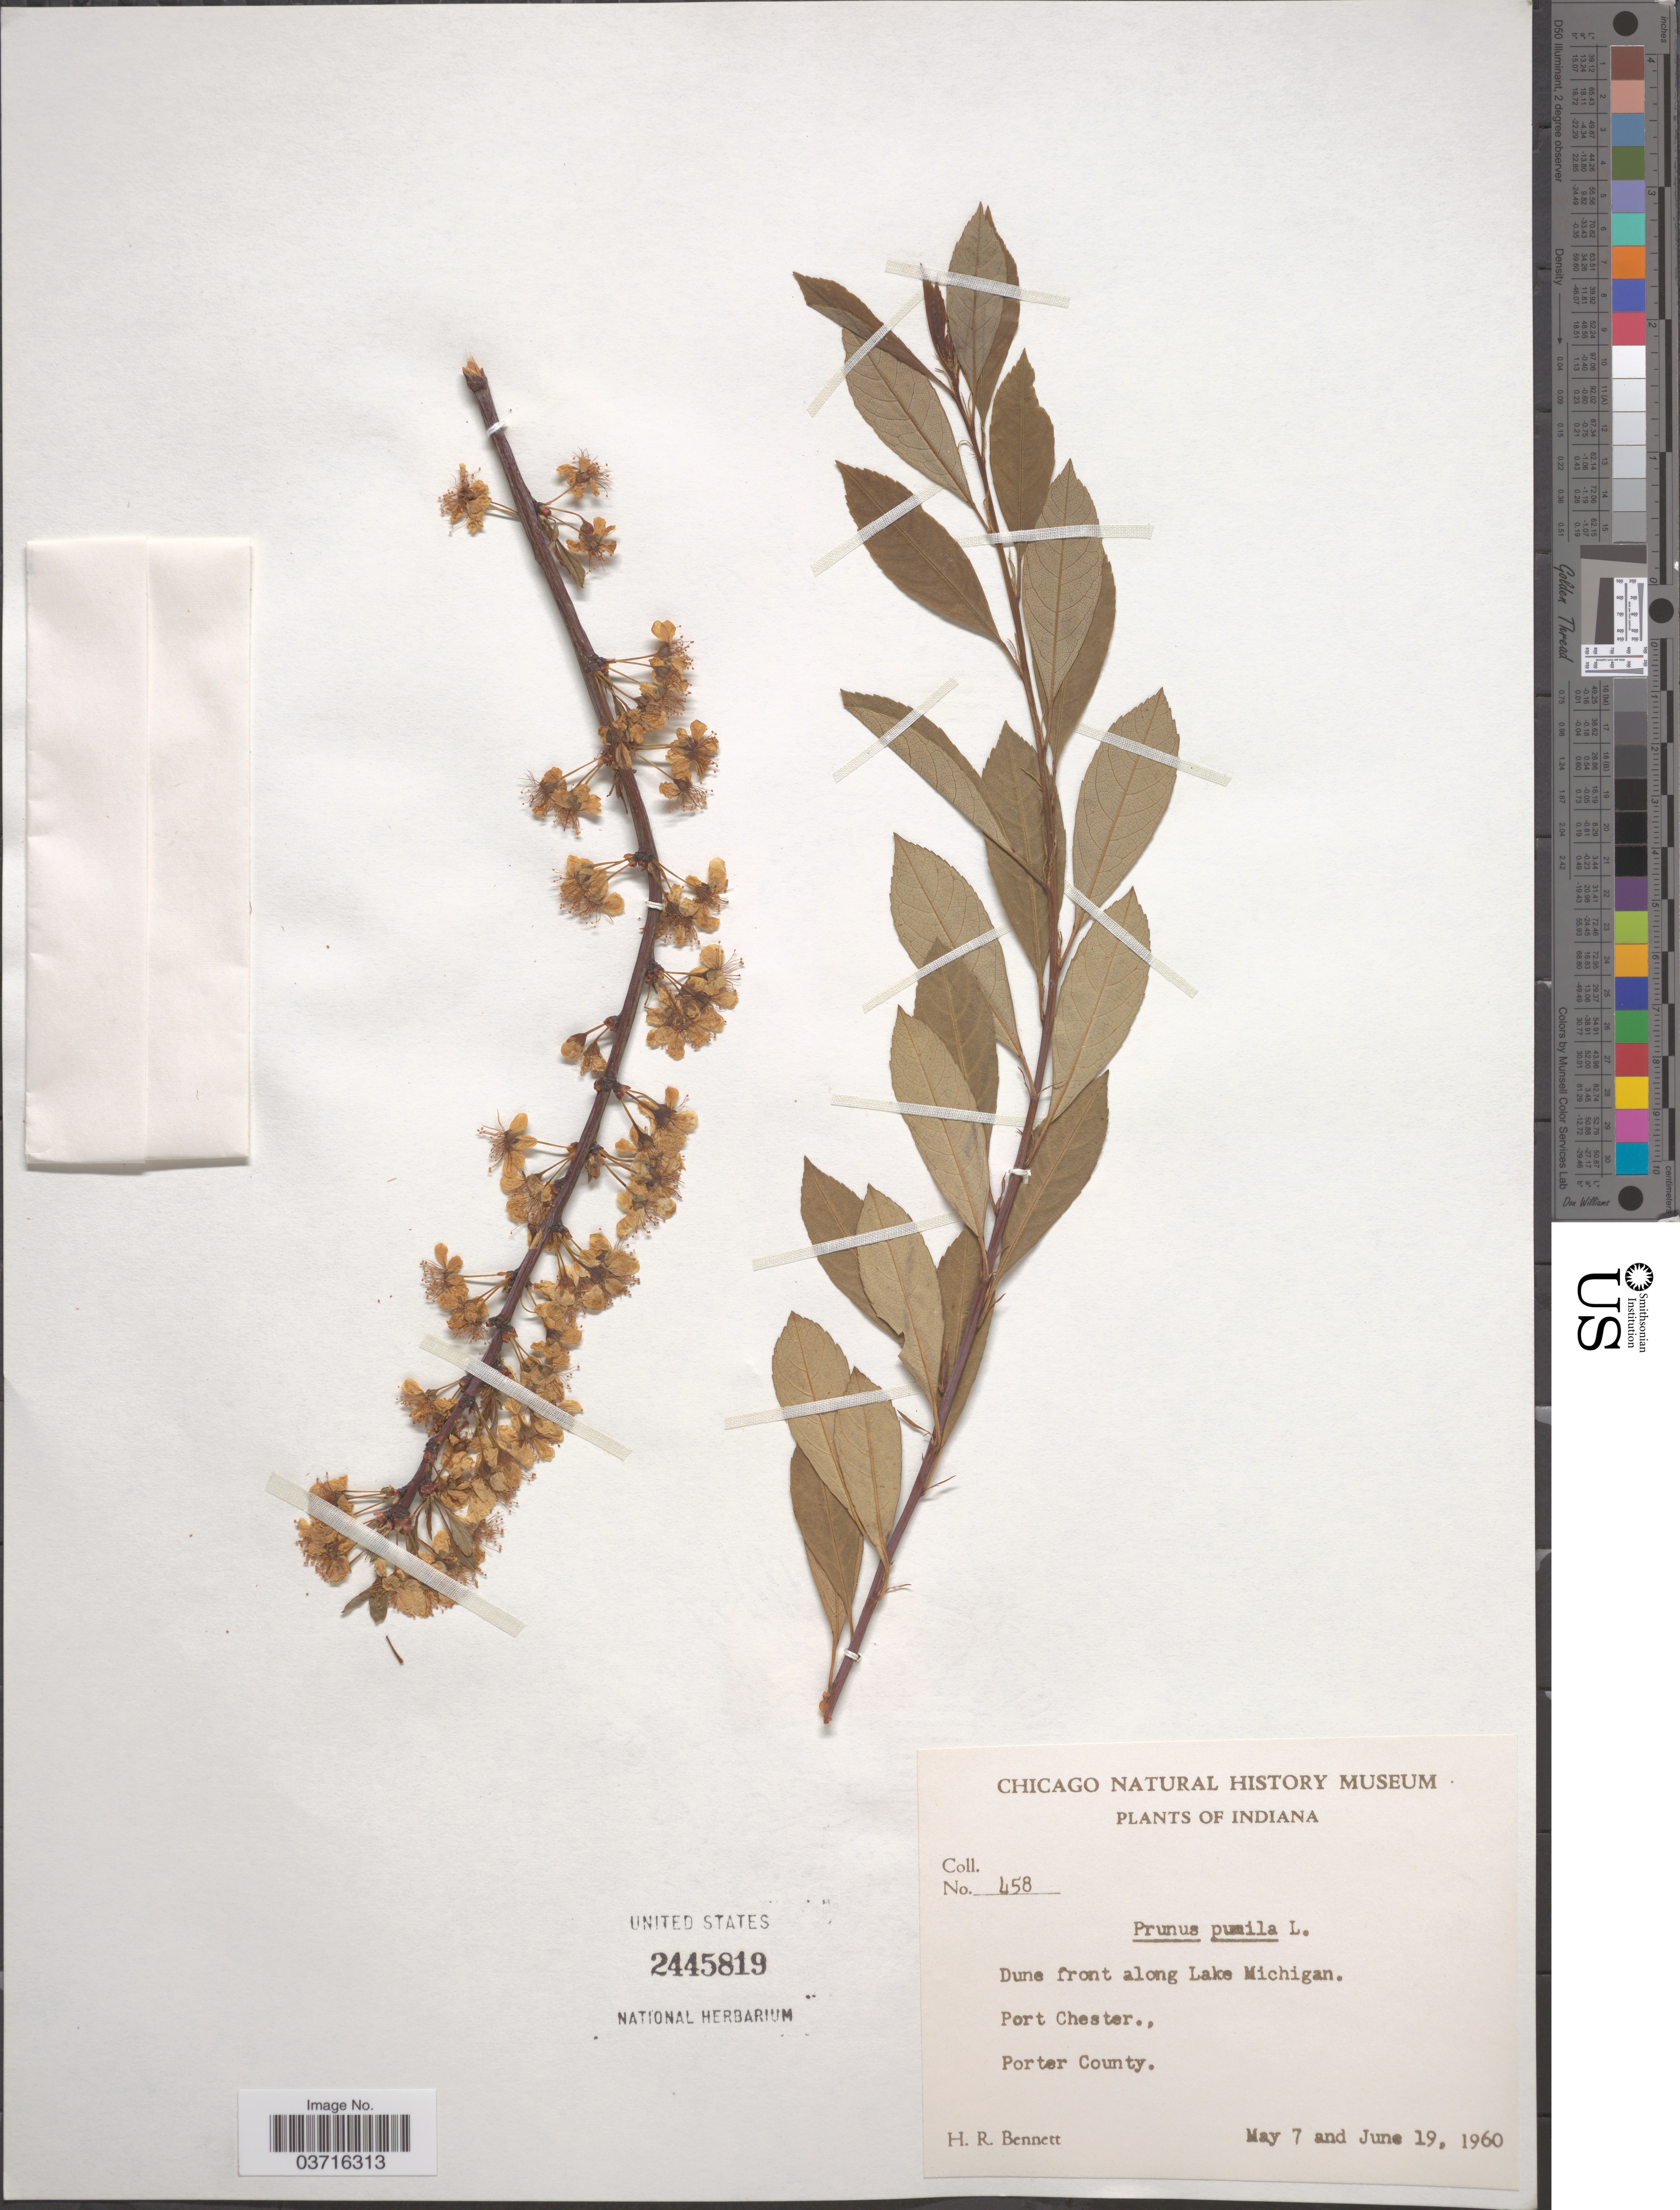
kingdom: Plantae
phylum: Tracheophyta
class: Magnoliopsida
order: Rosales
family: Rosaceae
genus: Prunus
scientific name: Prunus pumila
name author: L.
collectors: H. R. Bennett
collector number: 458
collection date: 1960-05-07/1960-06-19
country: United States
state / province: Indiana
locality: Dune front along Lake Michigan. Port Chester. Porter County.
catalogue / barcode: US 2445819